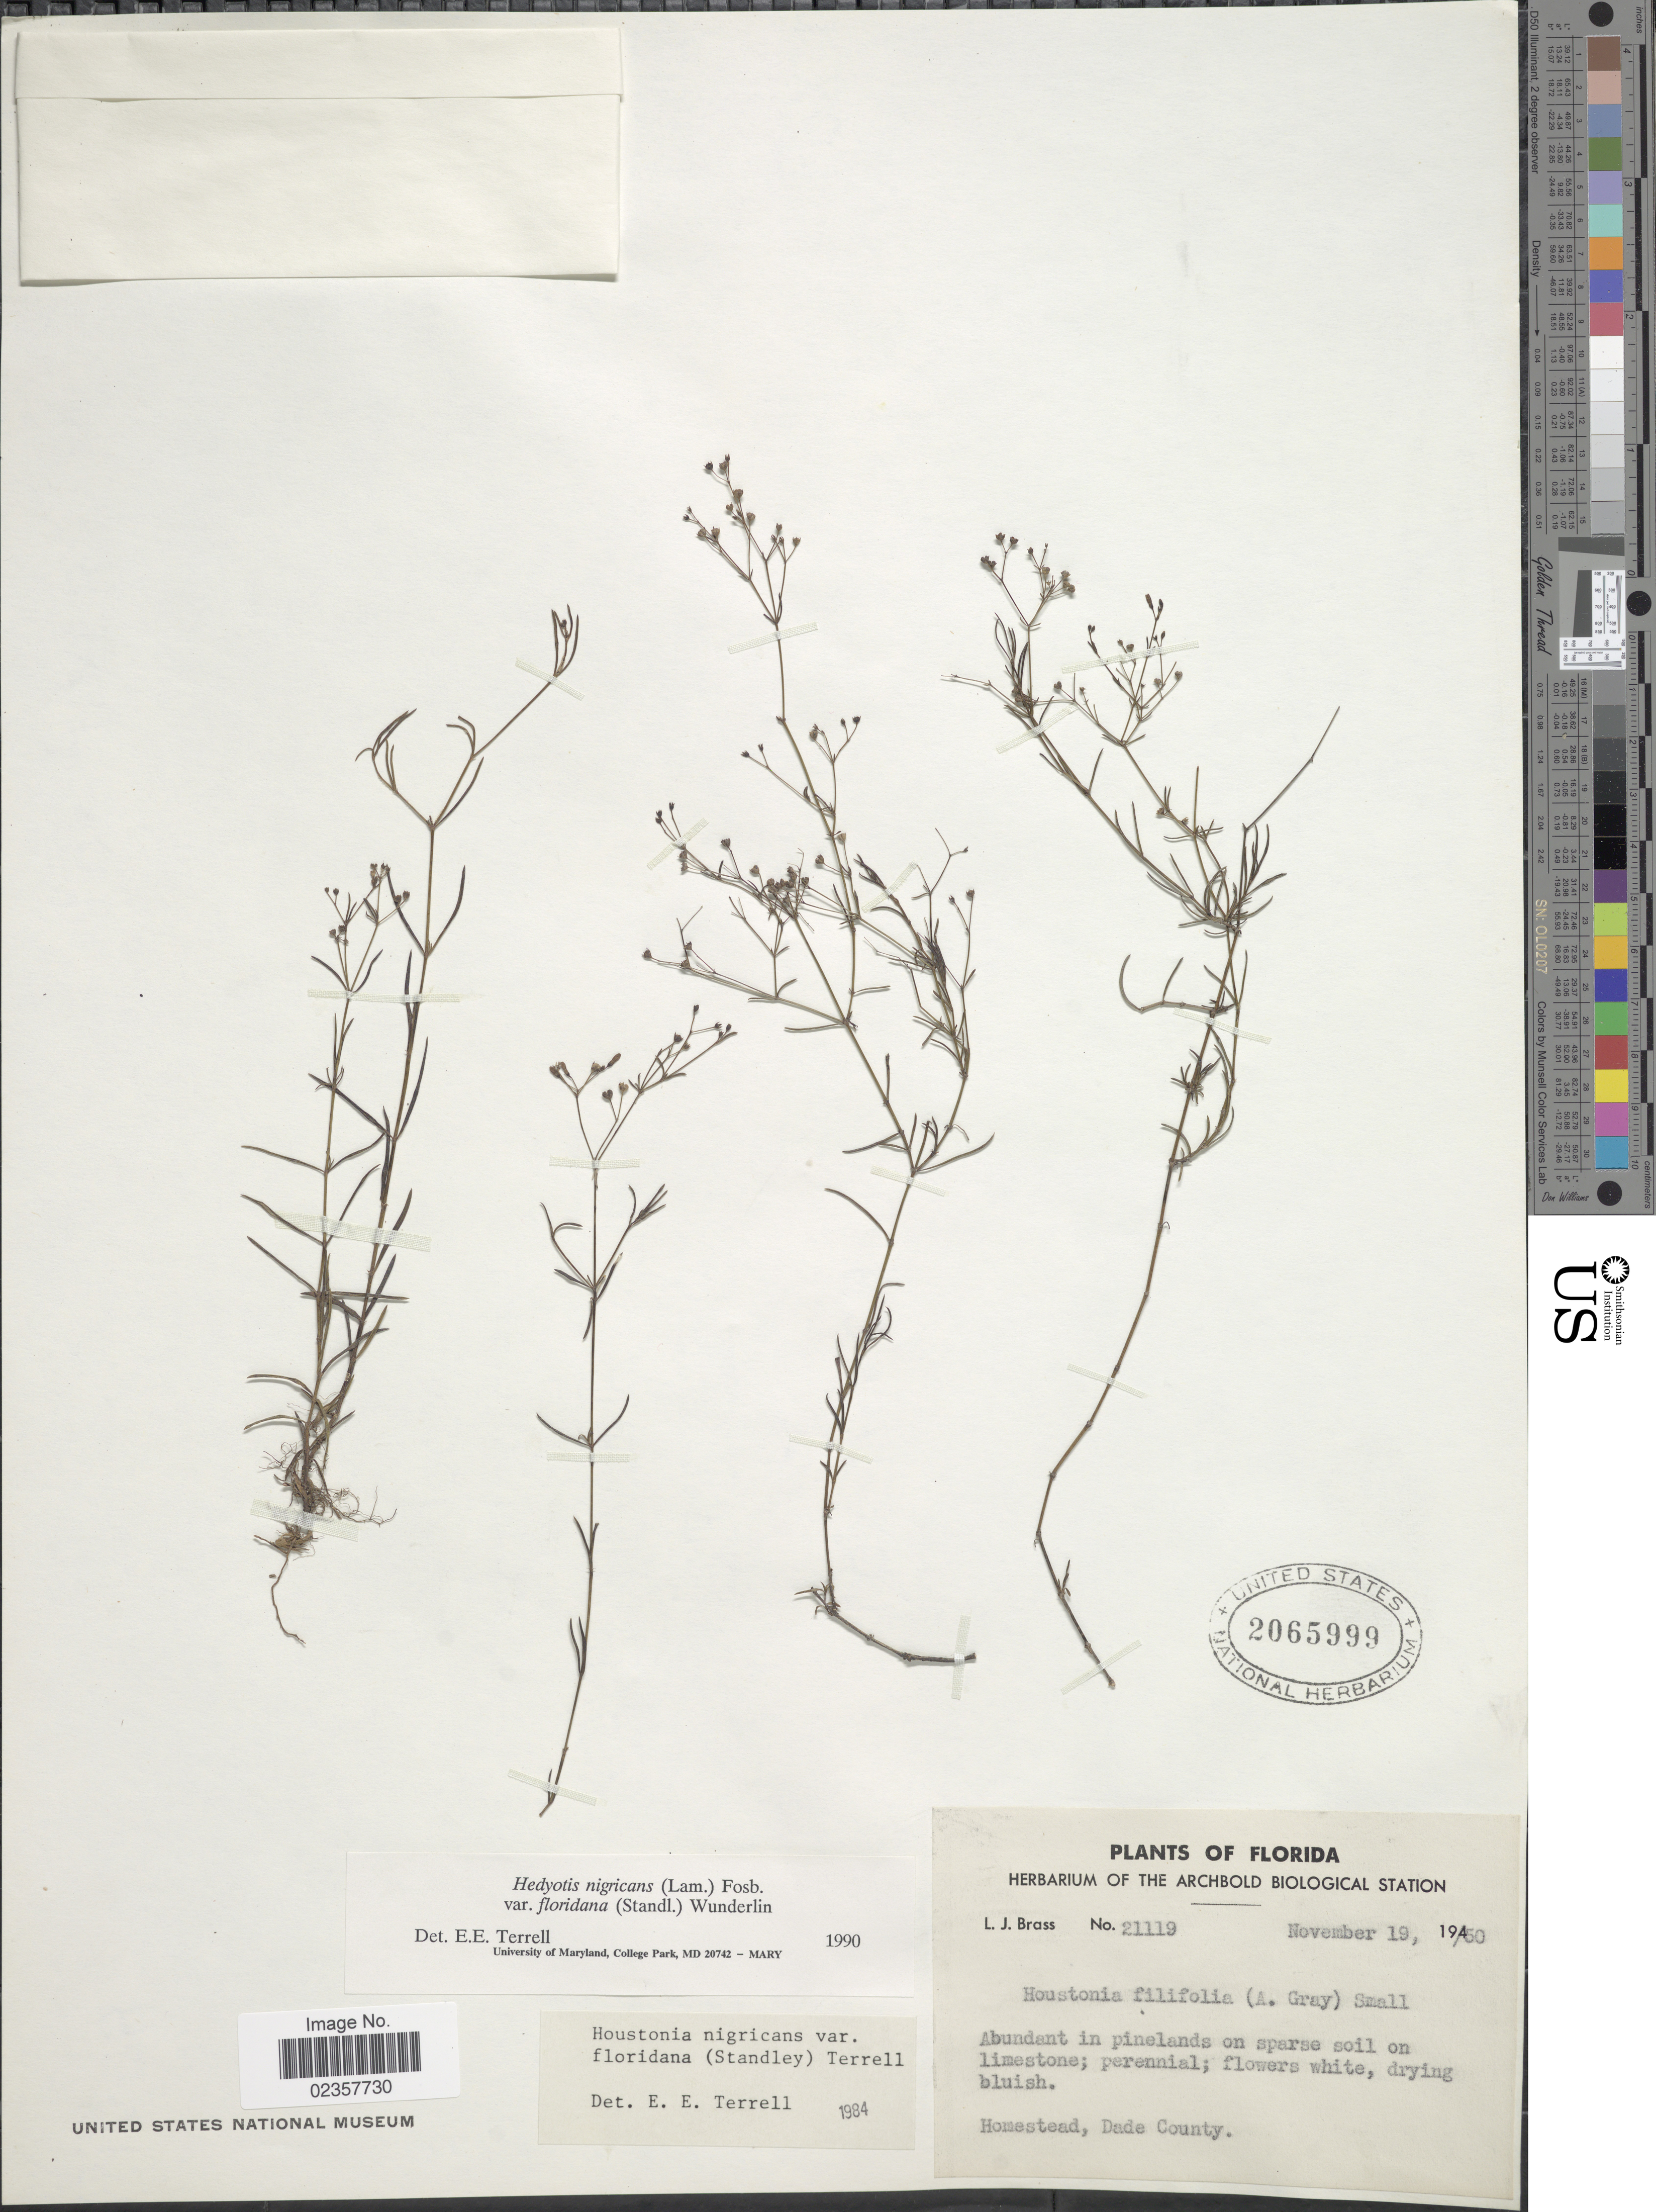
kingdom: Plantae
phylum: Tracheophyta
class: Magnoliopsida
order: Gentianales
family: Rubiaceae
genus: Houstonia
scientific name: Houstonia nigricans var. floridana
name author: (Standl.) Terrell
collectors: L. J. Brass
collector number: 21119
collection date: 1950-11-19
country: United States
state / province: Florida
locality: Homestead, Dade County.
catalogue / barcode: US 2065999